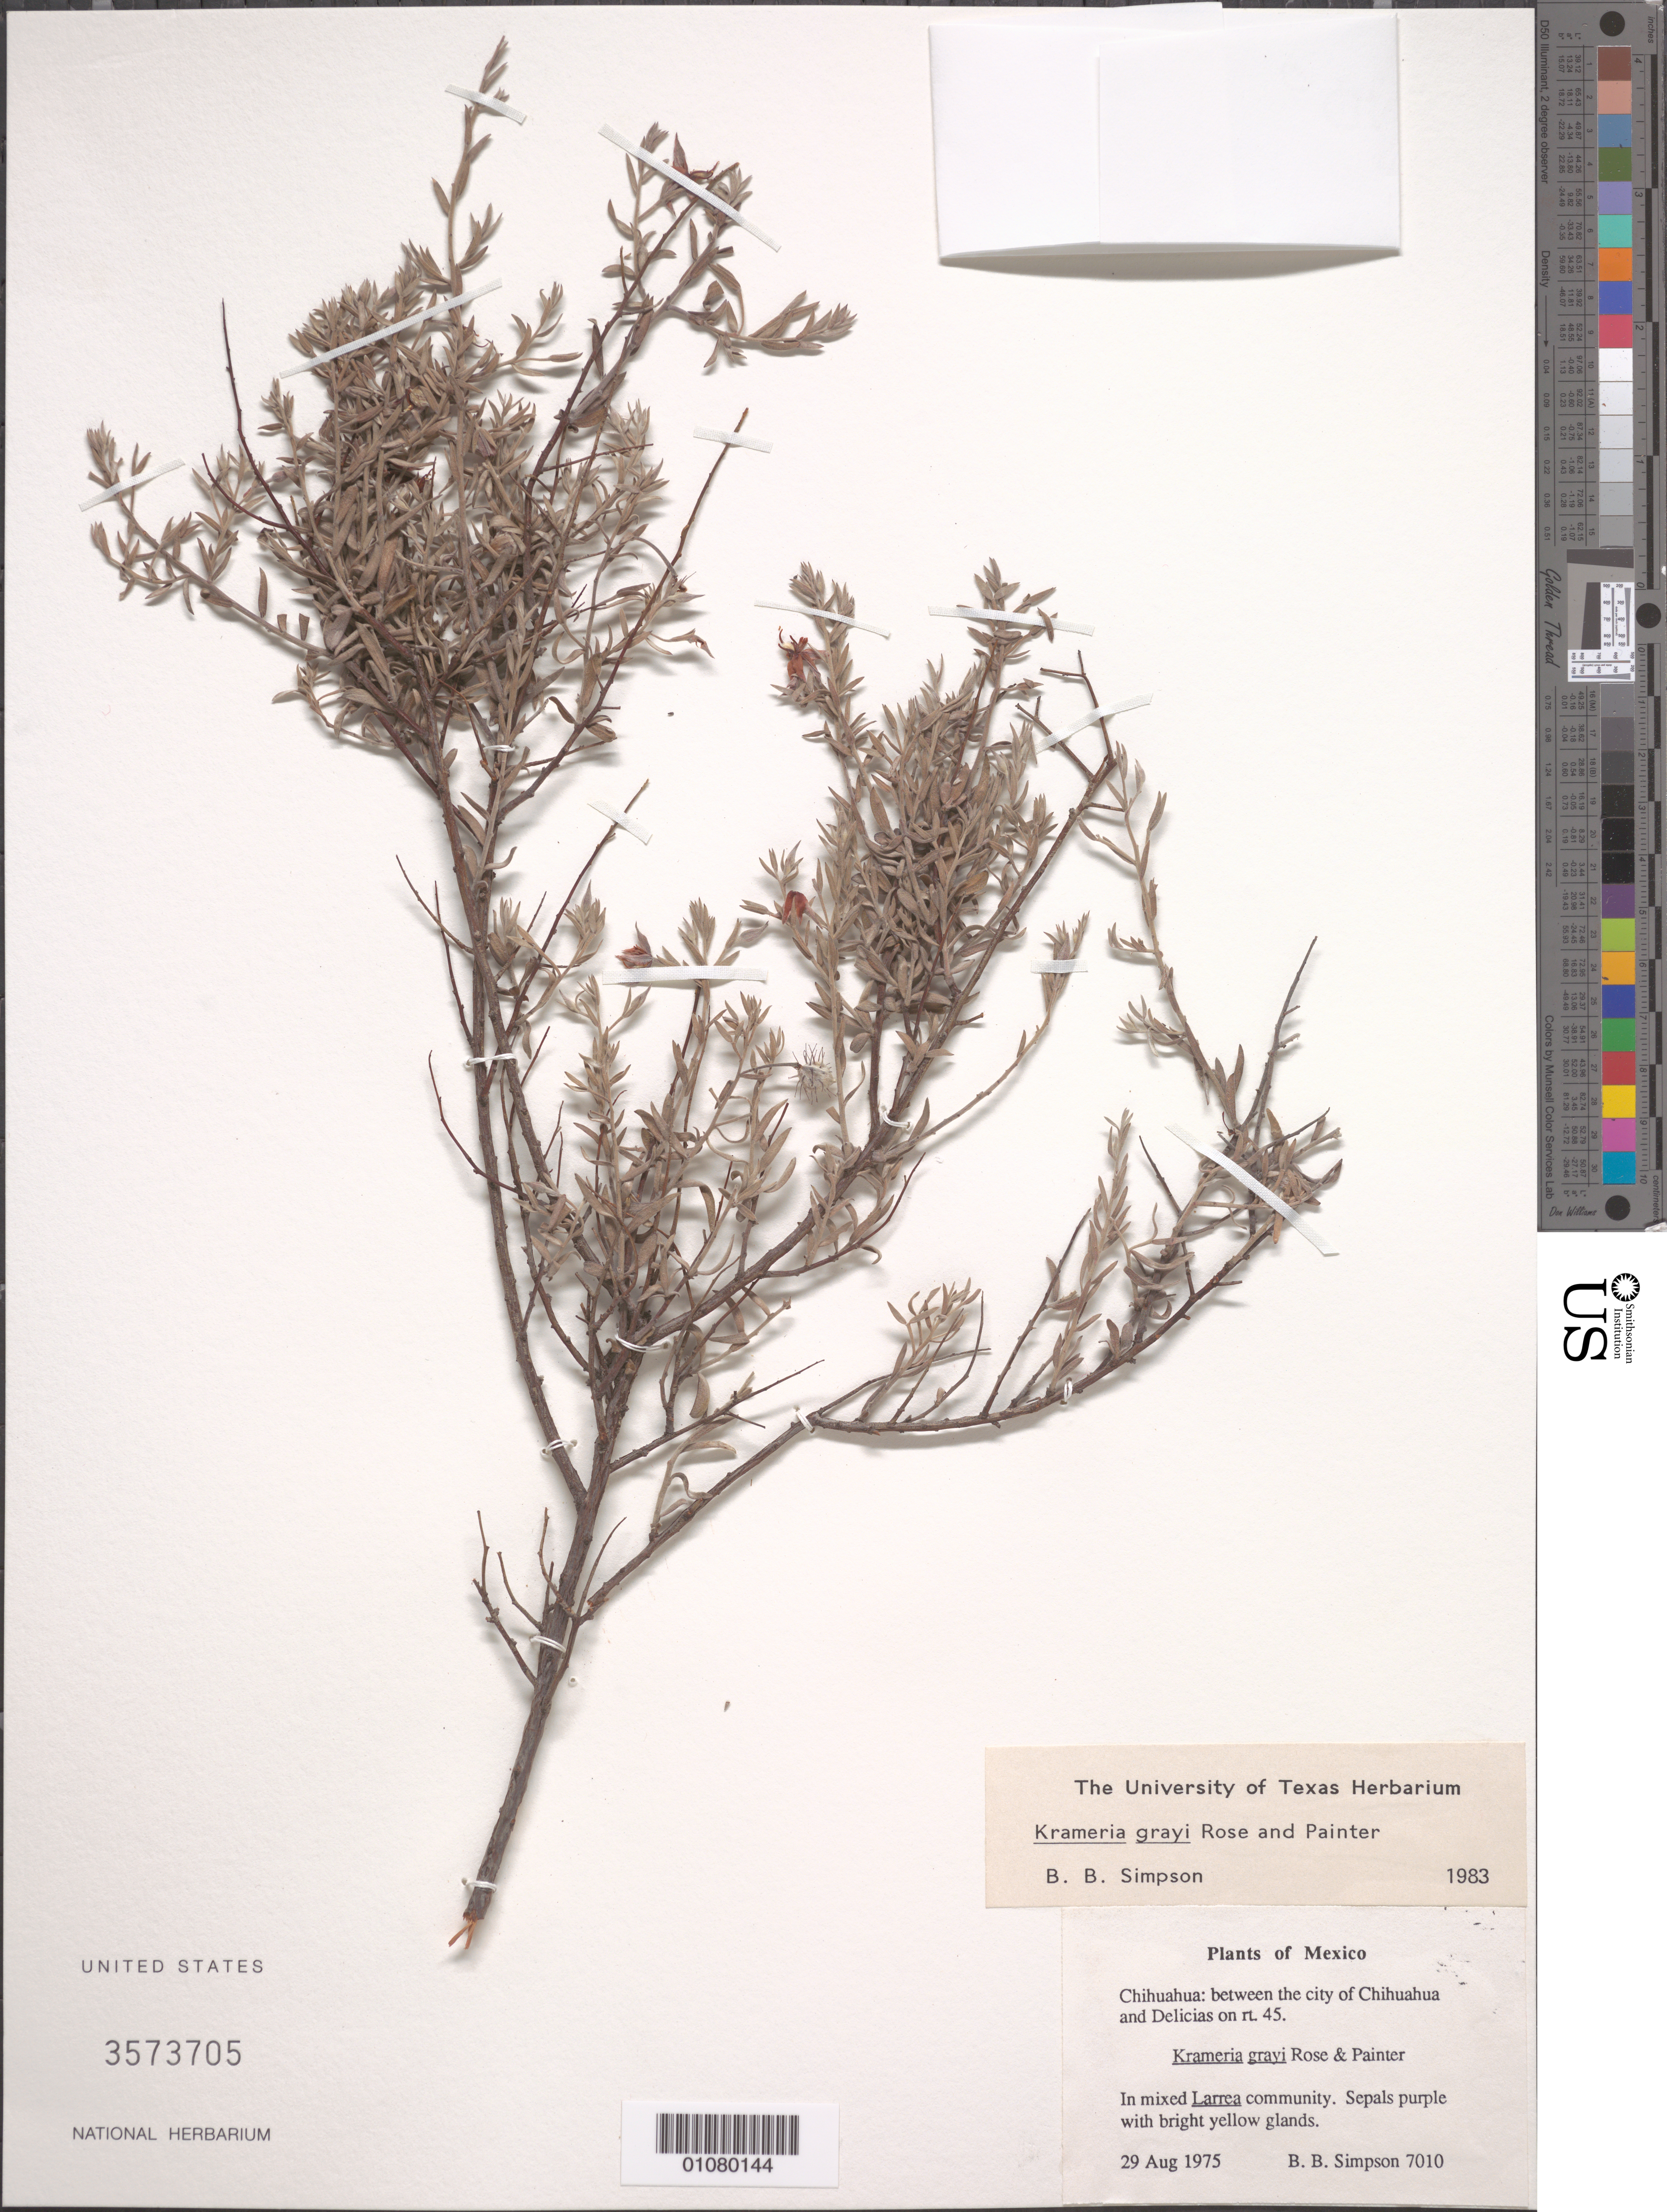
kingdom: Plantae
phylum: Tracheophyta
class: Magnoliopsida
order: Zygophyllales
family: Krameriaceae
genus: Krameria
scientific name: Krameria grayi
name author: Rose & J.H. Painter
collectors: B. B. Simpson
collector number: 7010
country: Mexico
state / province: Chihuahua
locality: Between the city of Chihuahua and Delicias on rt. 45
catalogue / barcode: US 3573705